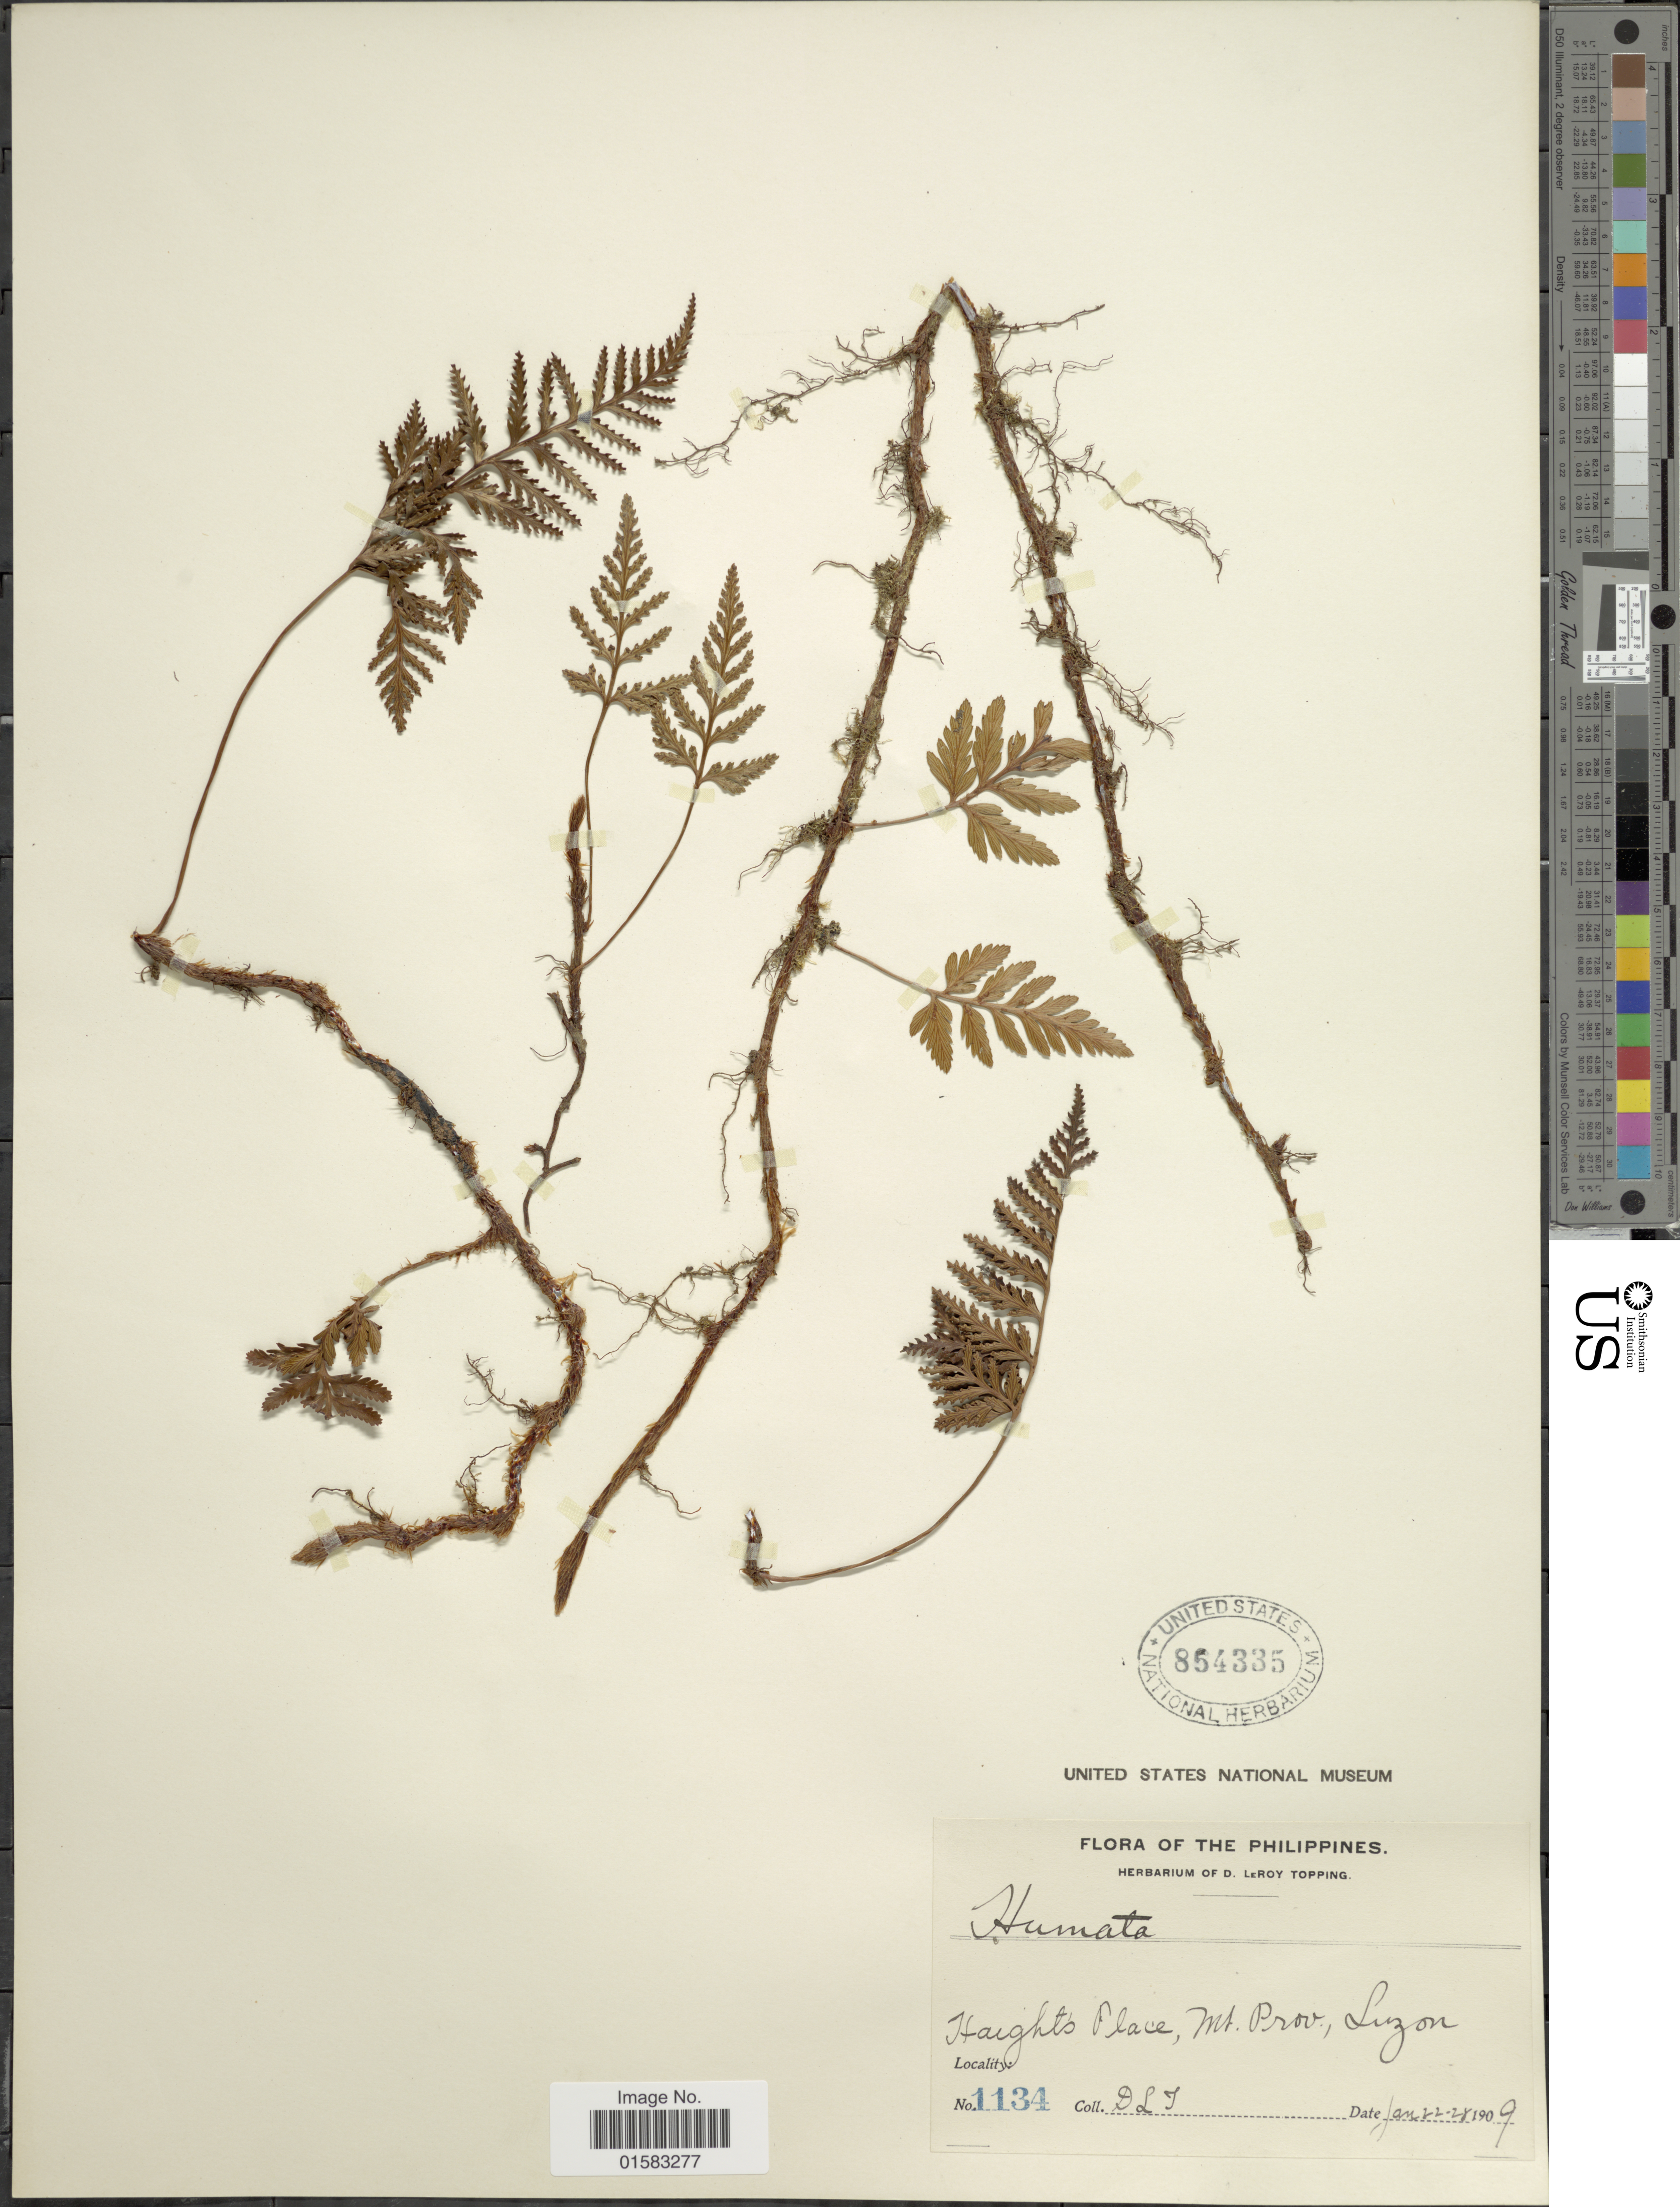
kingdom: Plantae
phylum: Tracheophyta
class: Polypodiopsida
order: Polypodiales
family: Davalliaceae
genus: Davallia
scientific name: Davallia repens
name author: (L. f.) Kuhn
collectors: D. L. Topping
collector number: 1134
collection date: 1909-01-22/1909-01-28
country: Philippines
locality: Haughts Place, Mt prov., Luzon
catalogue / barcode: US 854335